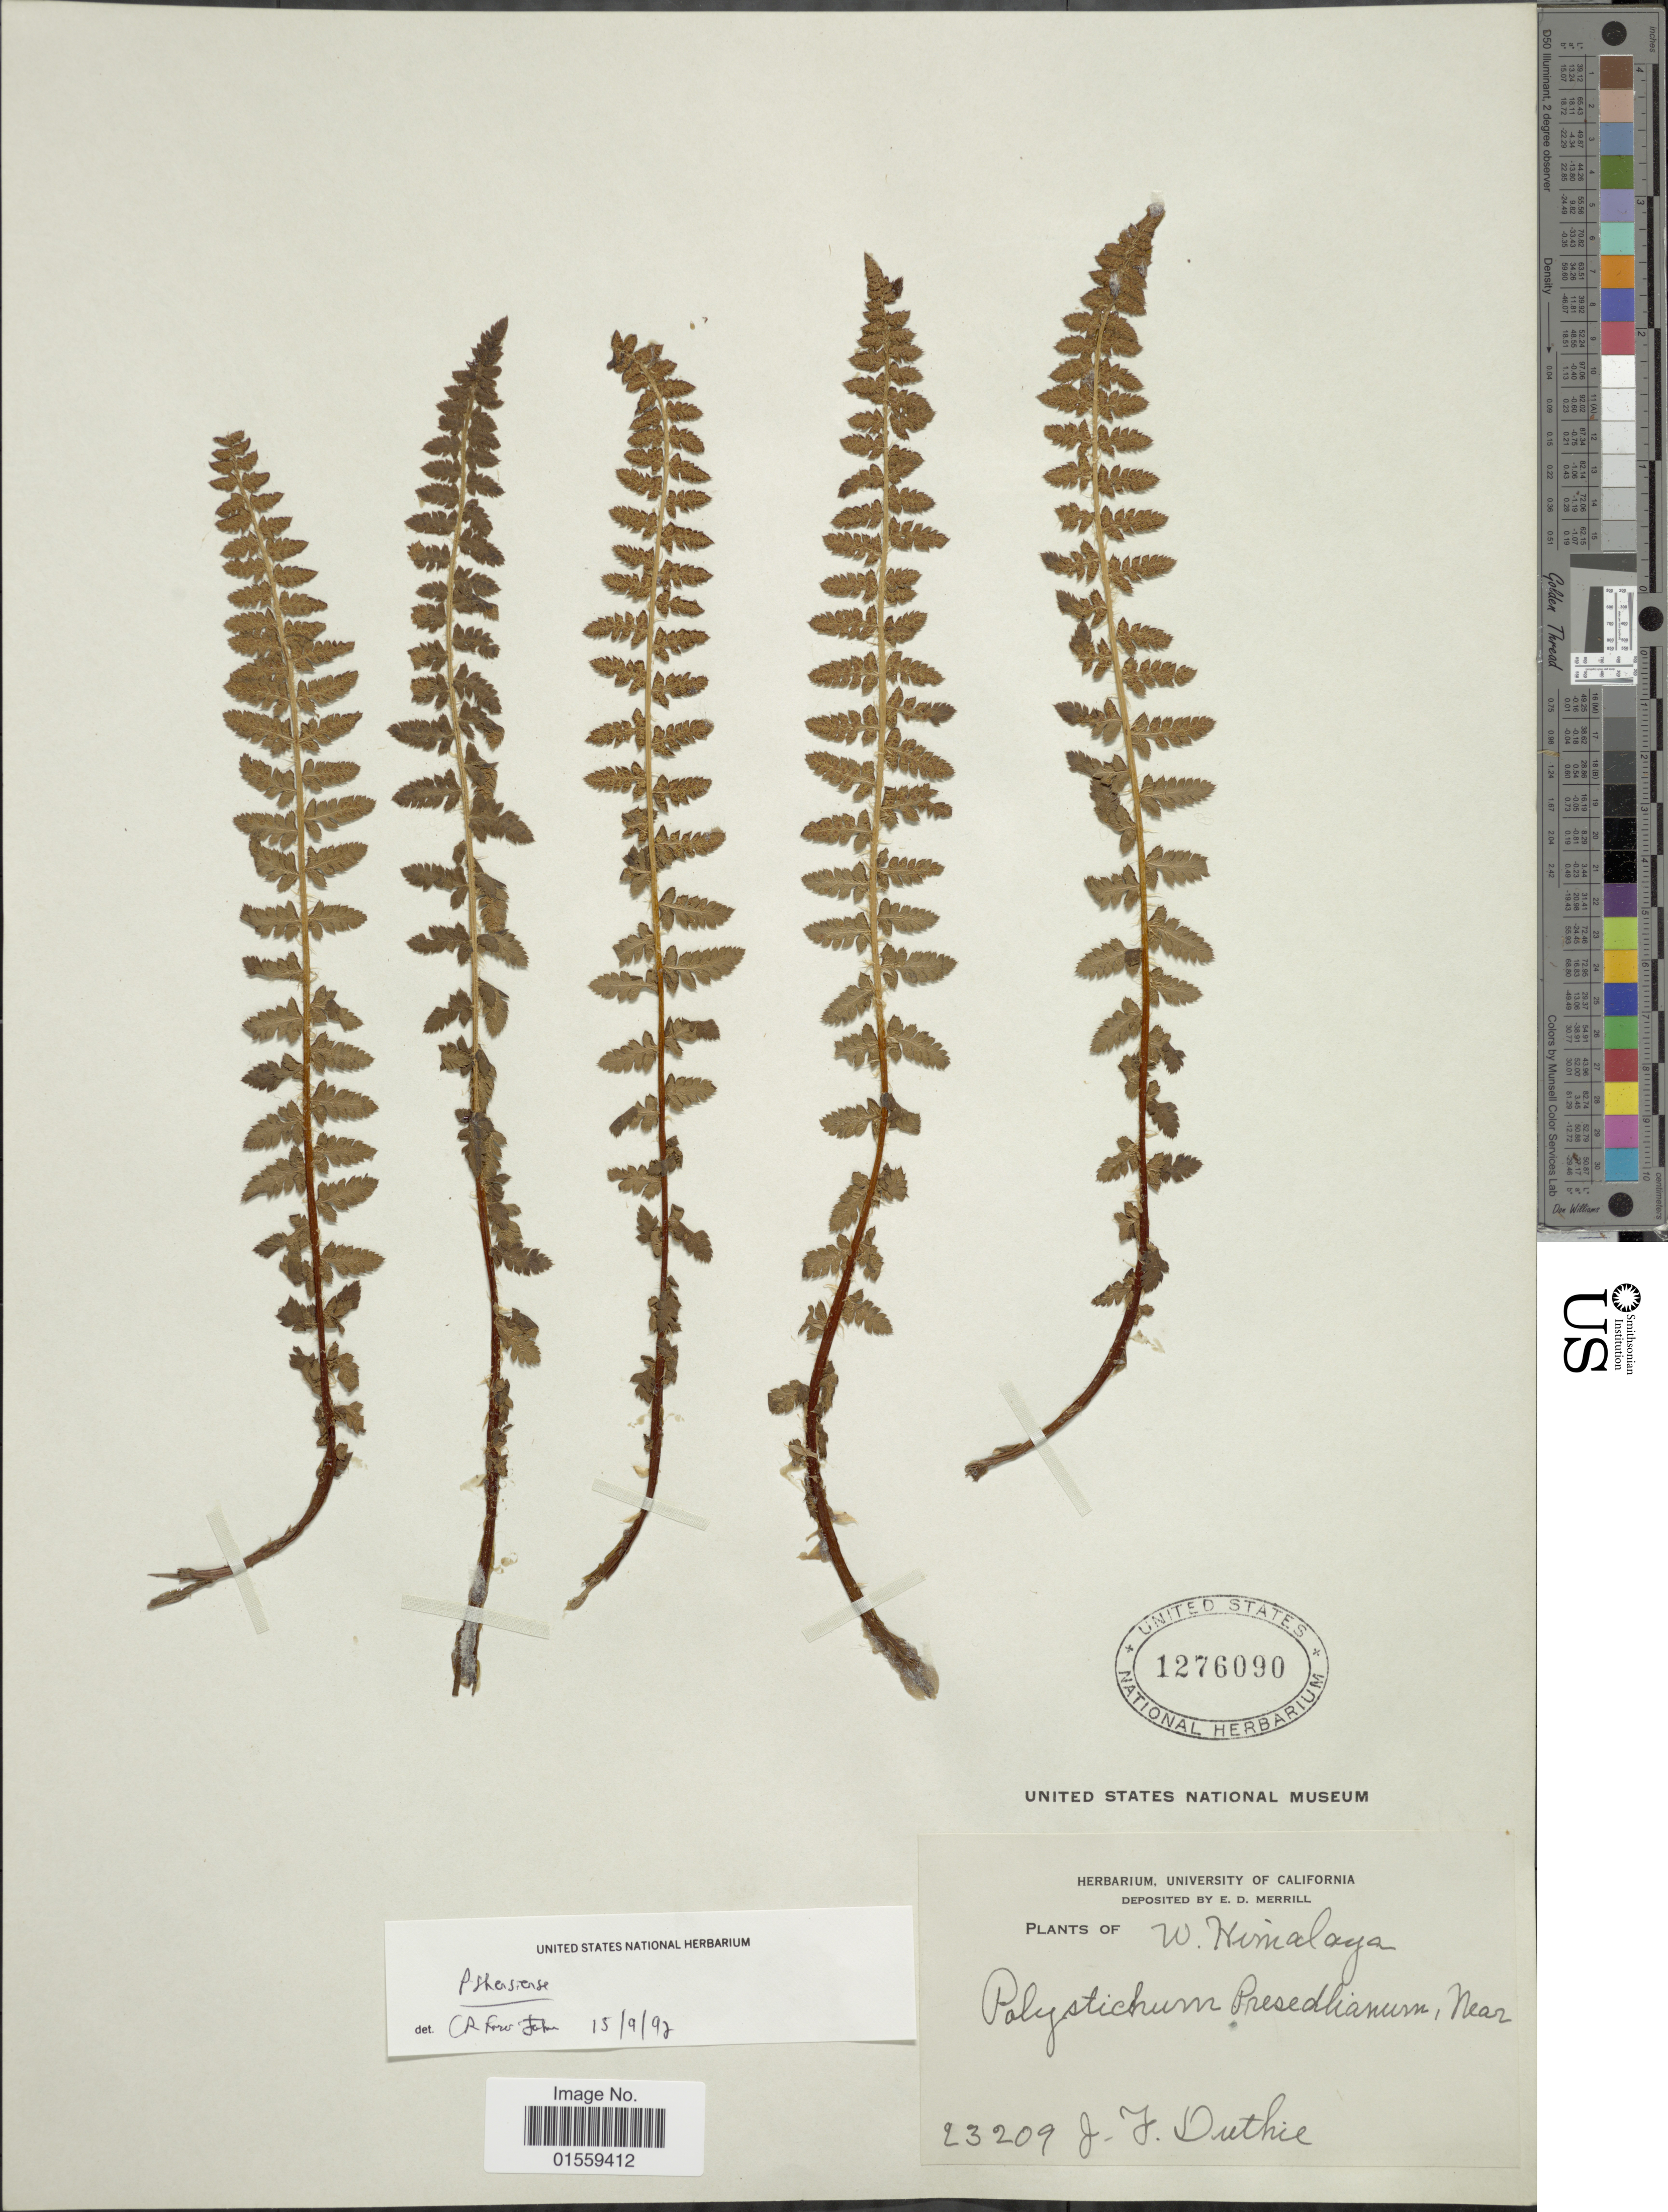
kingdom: Plantae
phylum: Tracheophyta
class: Polypodiopsida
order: Polypodiales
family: Dryopteridaceae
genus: Polystichum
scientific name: Polystichum prescottianum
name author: (Wall. ex Mett.) T. Moore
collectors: J. F. Duthie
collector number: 23209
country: India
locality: W. Himalaya.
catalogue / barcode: US 1276090